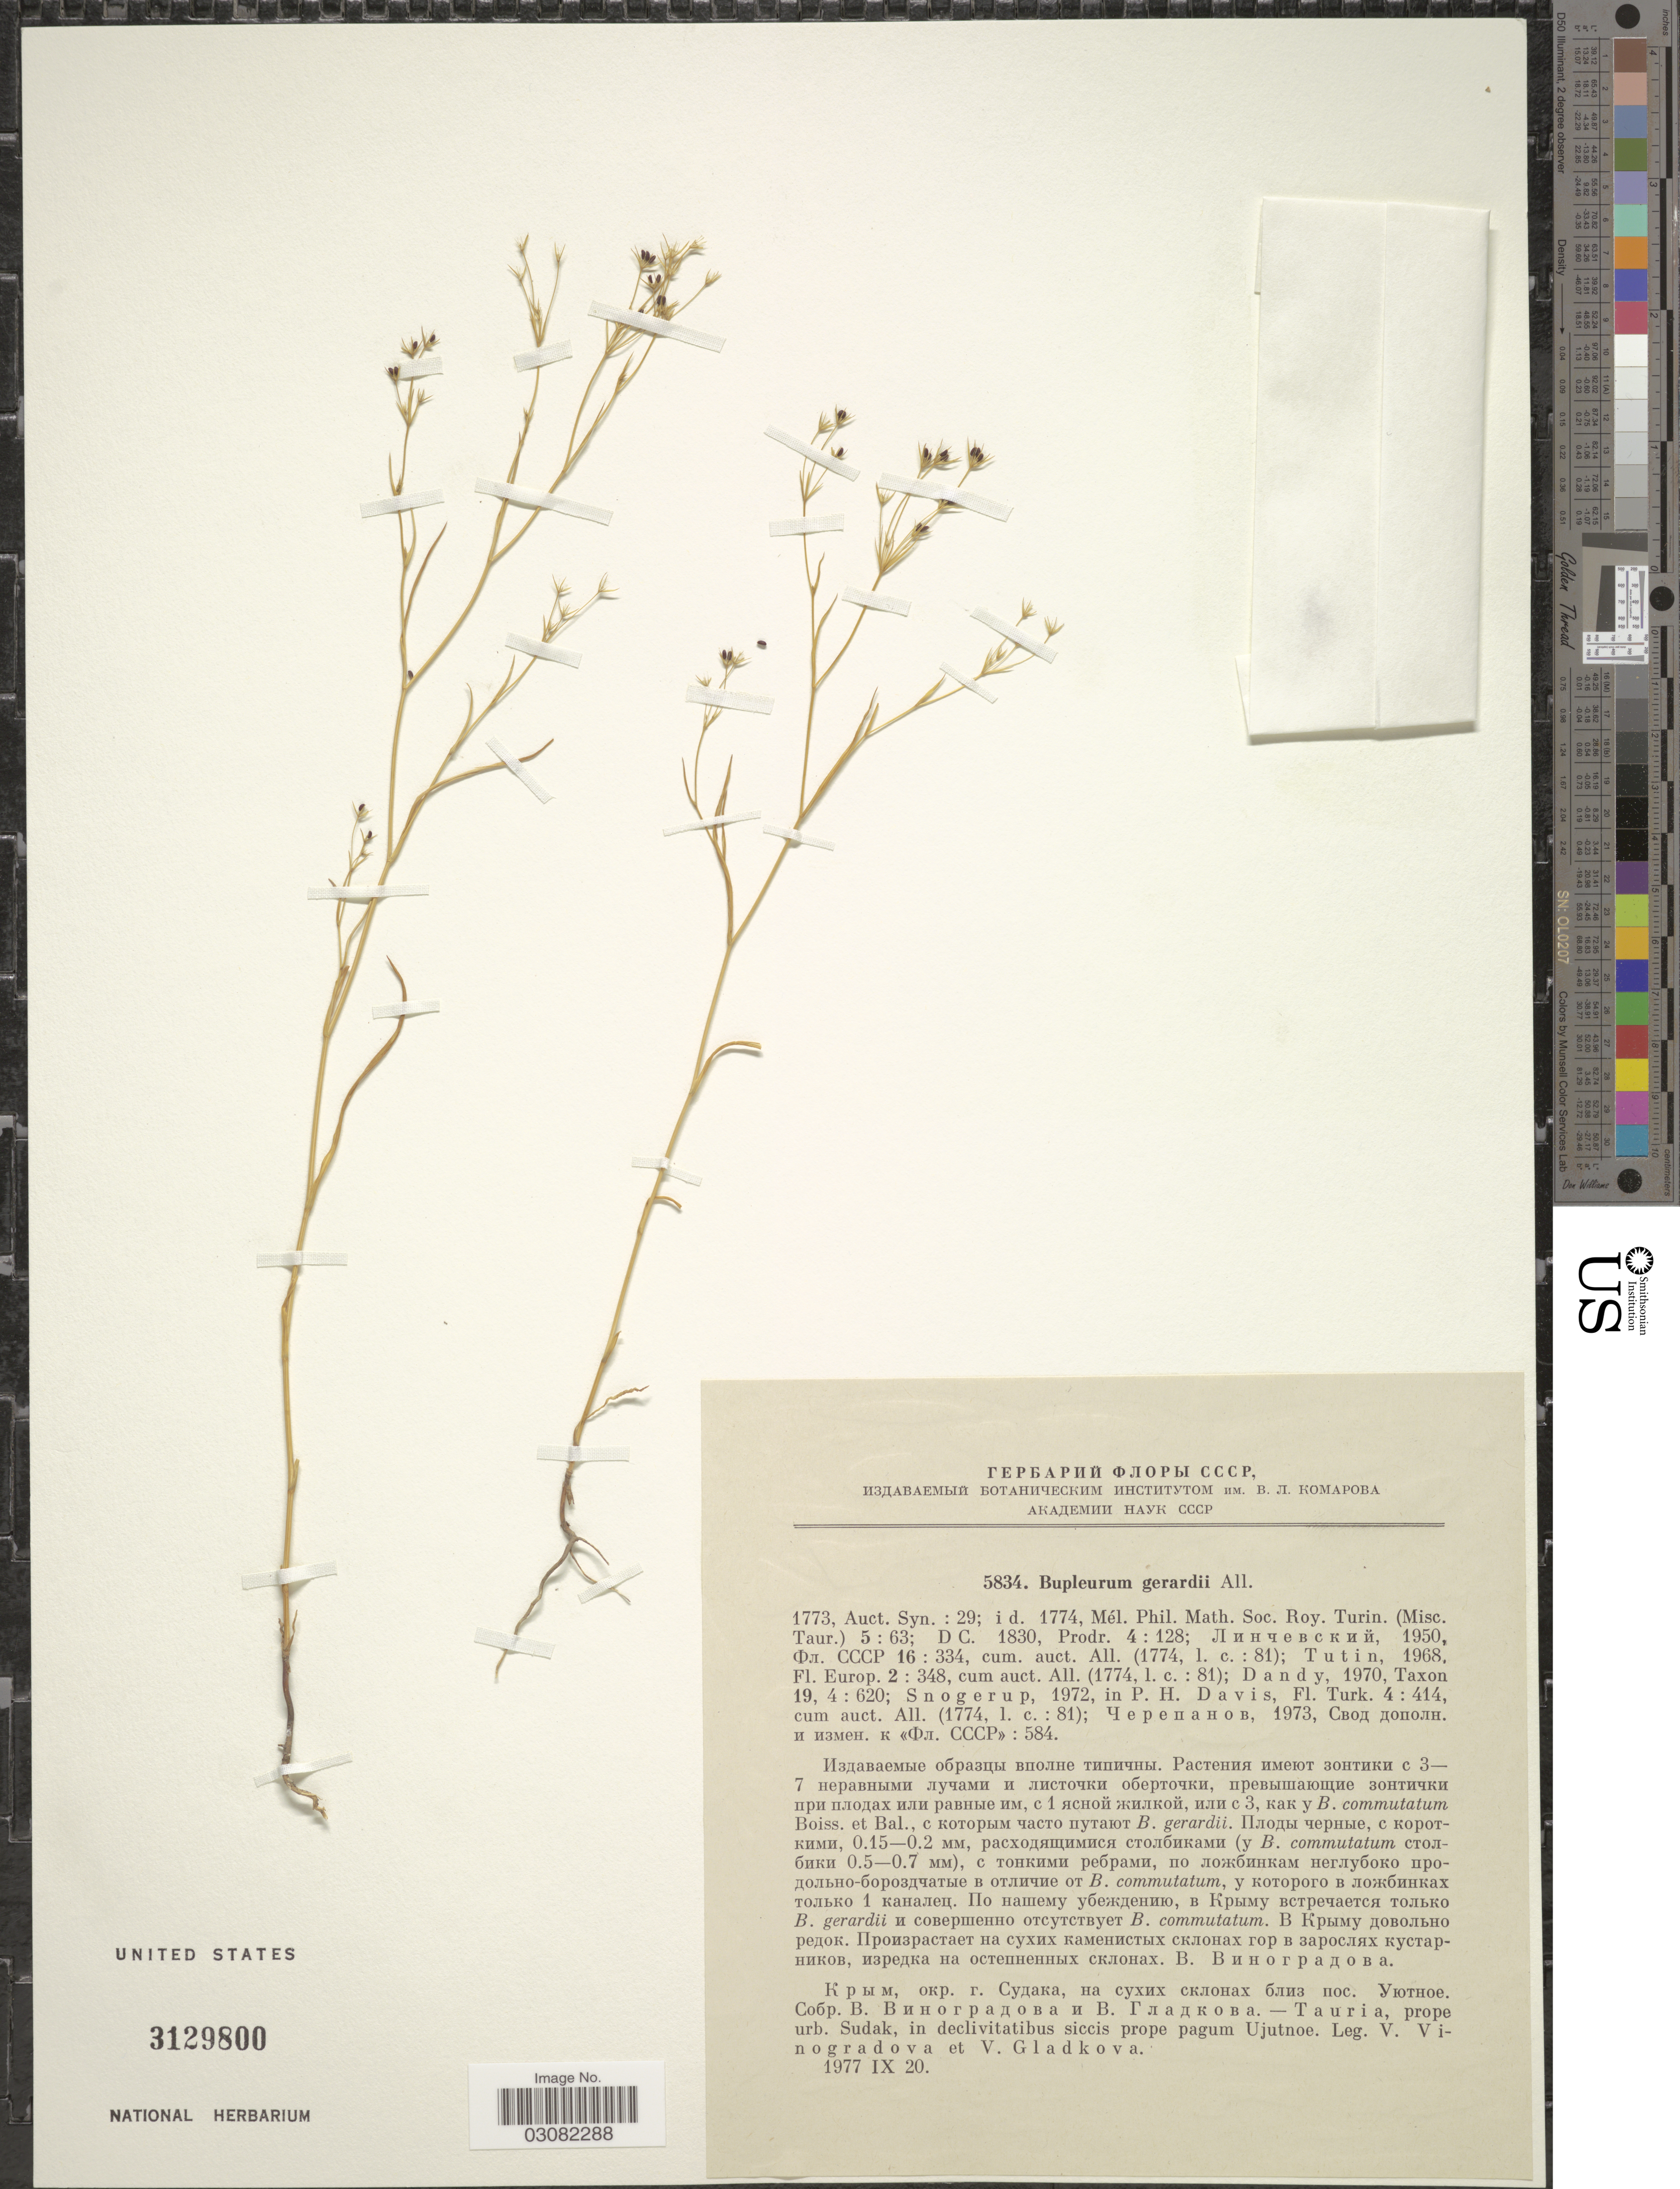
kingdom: Plantae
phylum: Tracheophyta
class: Magnoliopsida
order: Apiales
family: Apiaceae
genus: Bupleurum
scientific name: Bupleurum gerardii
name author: All.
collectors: V. Vinogradova & V. Gladkova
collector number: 5834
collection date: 1977-09-20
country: Ukraine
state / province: Crimea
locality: Tauria, prope urb. Sudak, in declivitatibus siccis prope pagum Ujutnoe.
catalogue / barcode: US 3129800